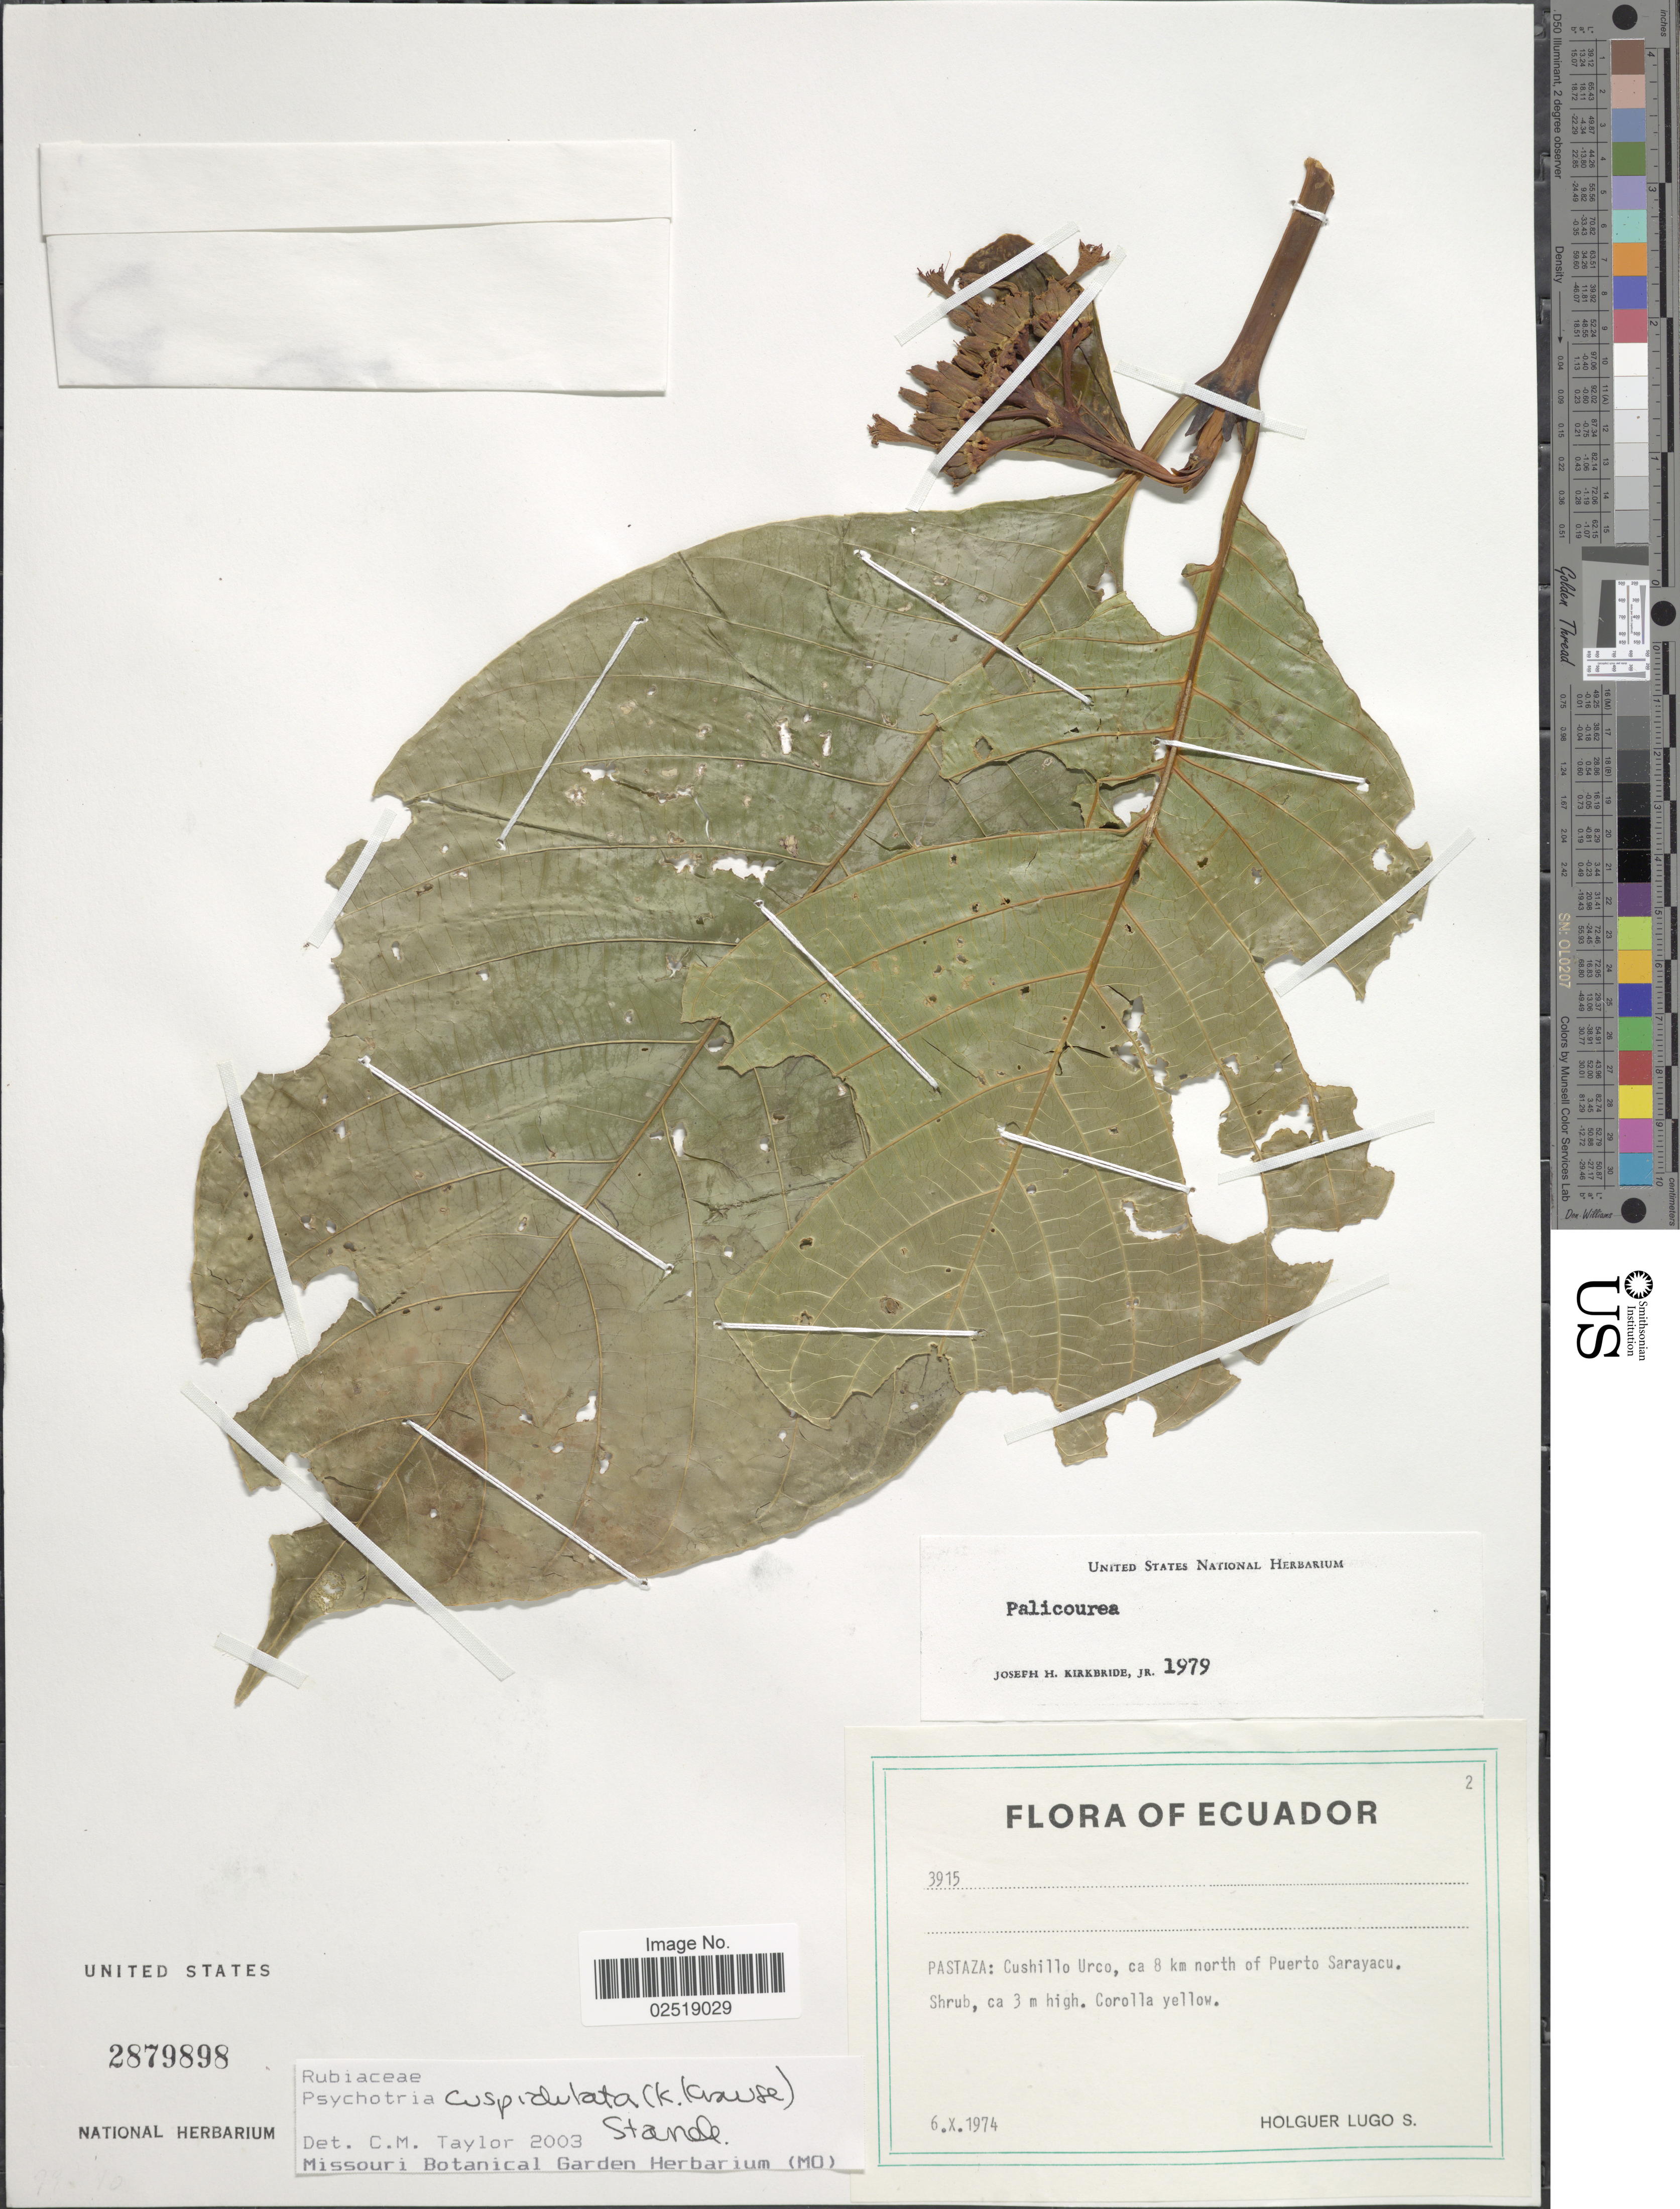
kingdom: Plantae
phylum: Tracheophyta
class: Magnoliopsida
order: Gentianales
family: Rubiaceae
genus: Psychotria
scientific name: Psychotria cuspidata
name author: Bredem. ex Schult.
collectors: H. Lugo S.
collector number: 3915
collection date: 1974-10-06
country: Ecuador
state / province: Pastaza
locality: Pastaza: Cushillo Urco, ca 8 km north of Puerto Sarayacu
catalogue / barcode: US 2879898